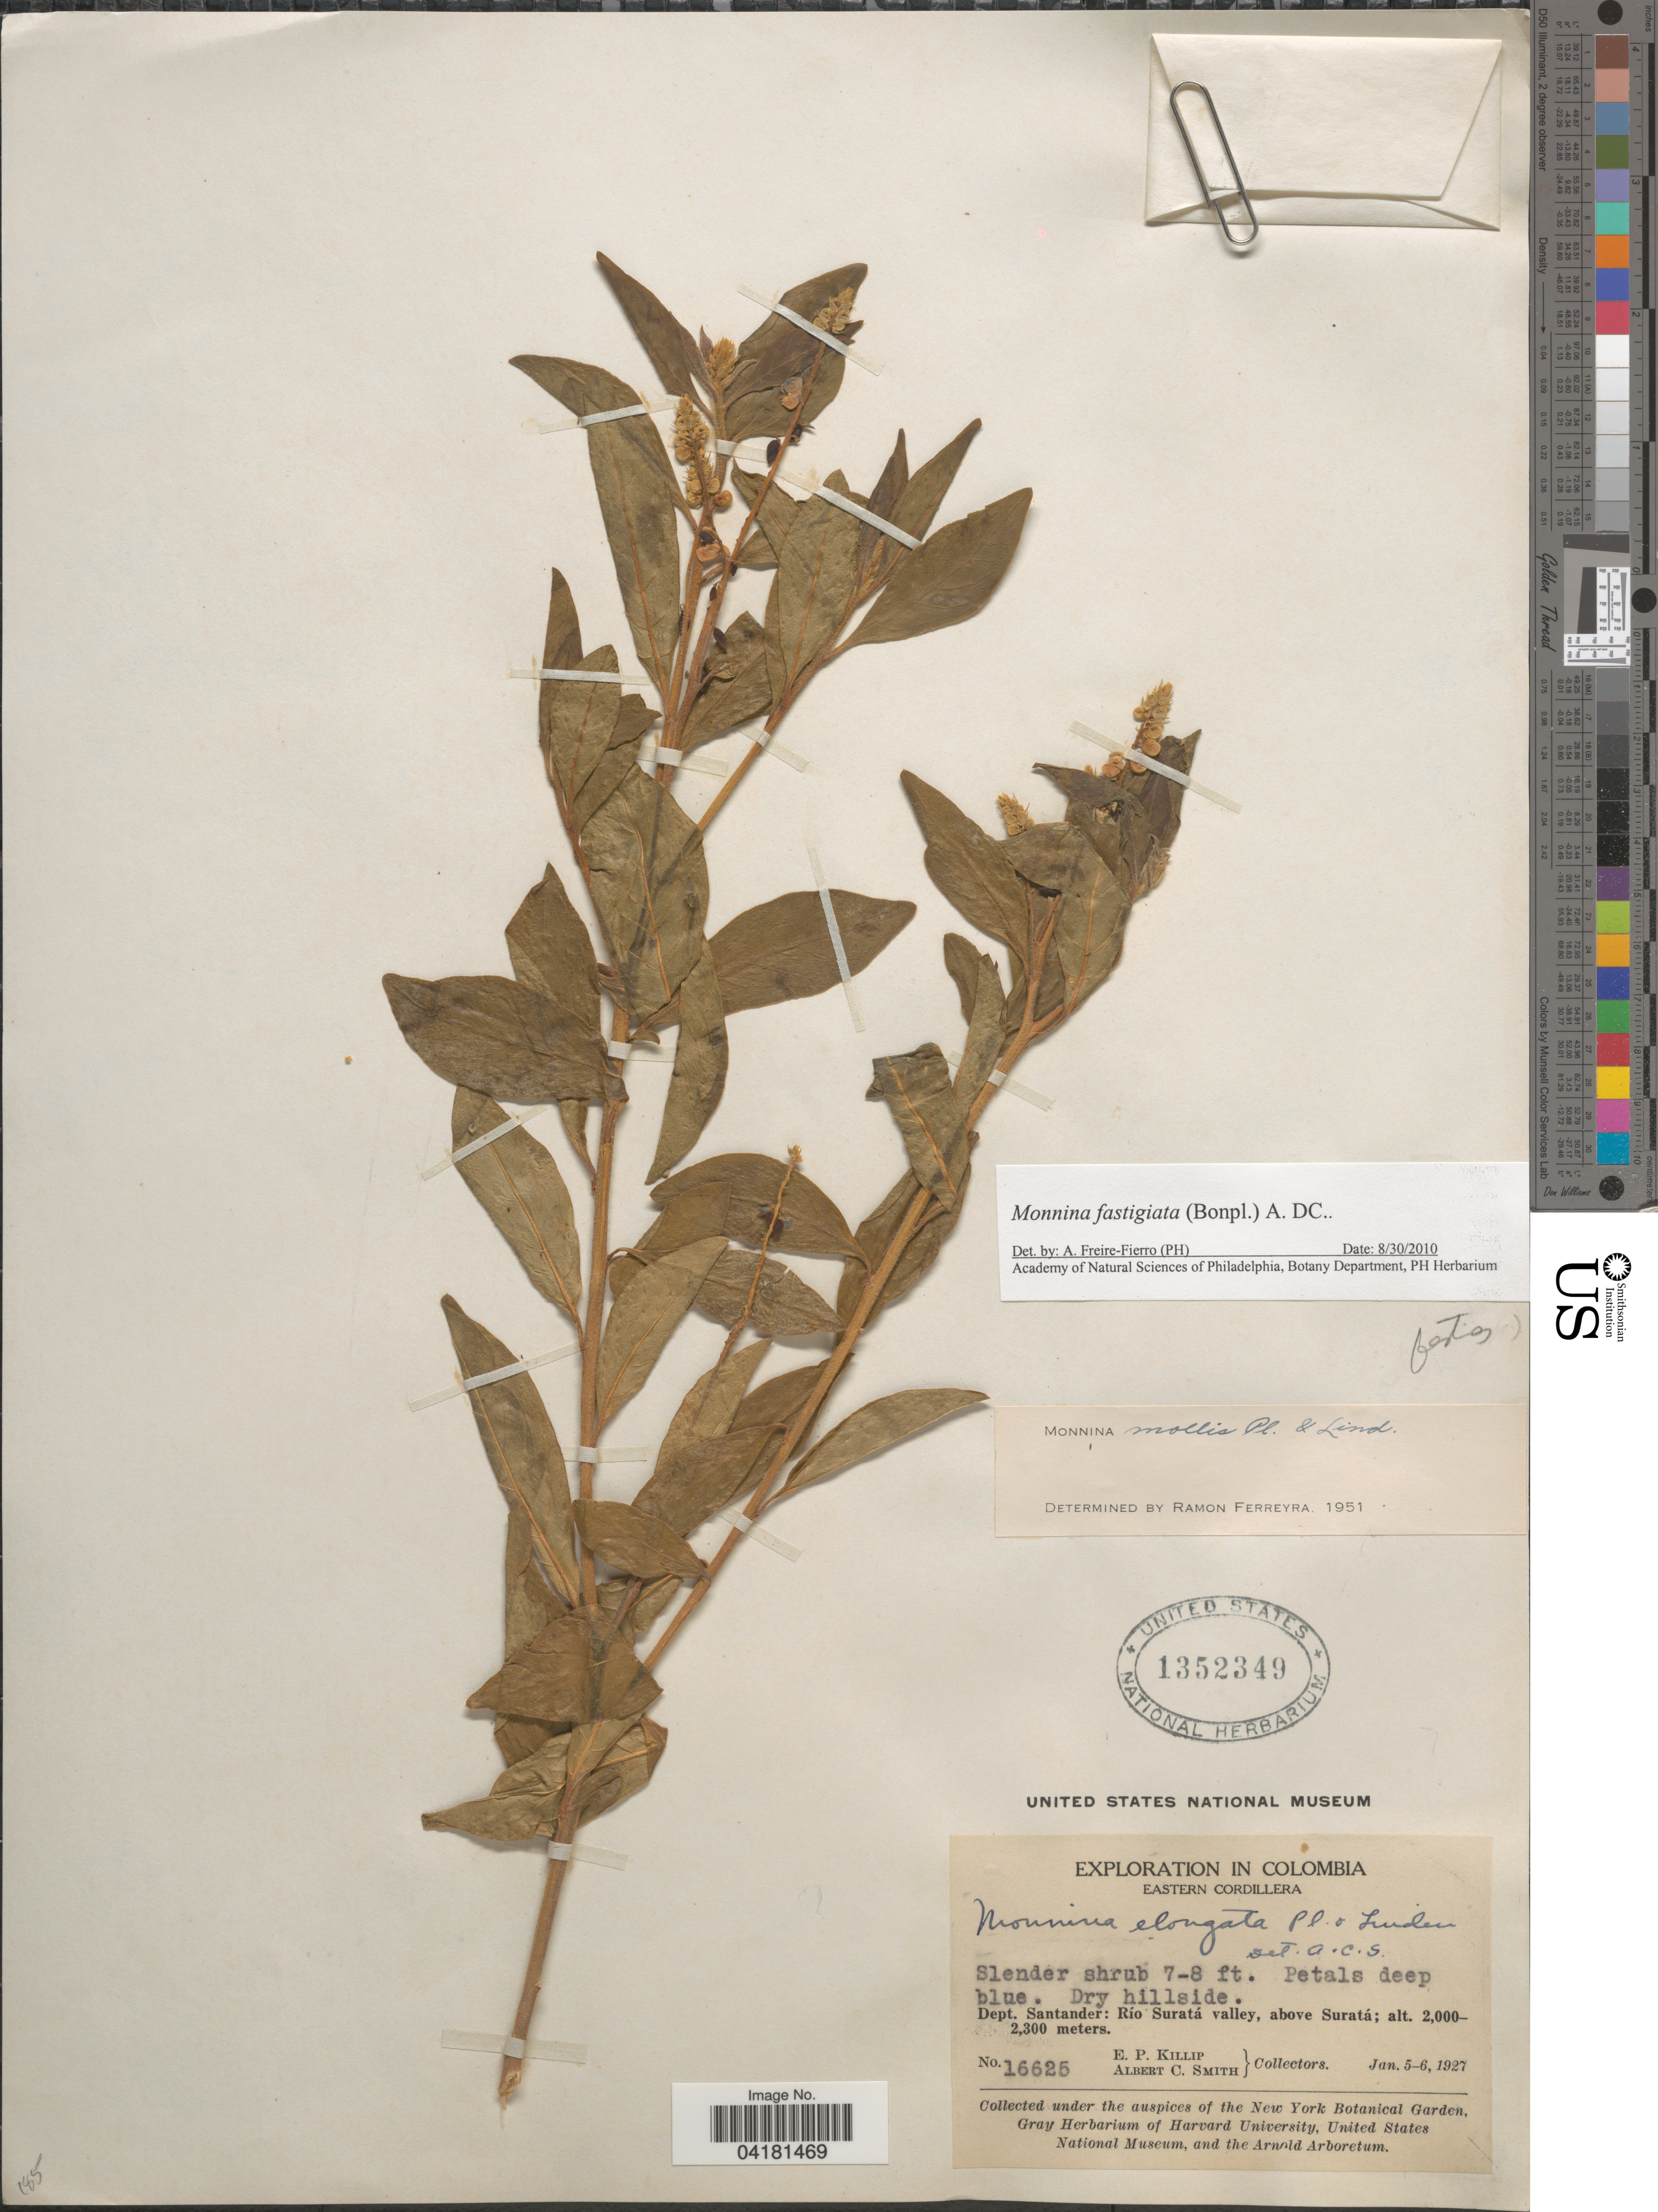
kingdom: Plantae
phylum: Tracheophyta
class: Magnoliopsida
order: Fabales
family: Polygalaceae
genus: Monnina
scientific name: Monnina fastigiata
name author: (Bonpl.) DC.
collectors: E. P. Killip & A. C. Smith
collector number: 16625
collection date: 1927-01-05/1927-01-06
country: Colombia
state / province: Santander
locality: Exploration in Colombia. Eastern Cordillera. Dry hillside. Dept. Santander: Río Suratá valley, above Suratá.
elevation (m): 2000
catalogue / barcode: US 1352349